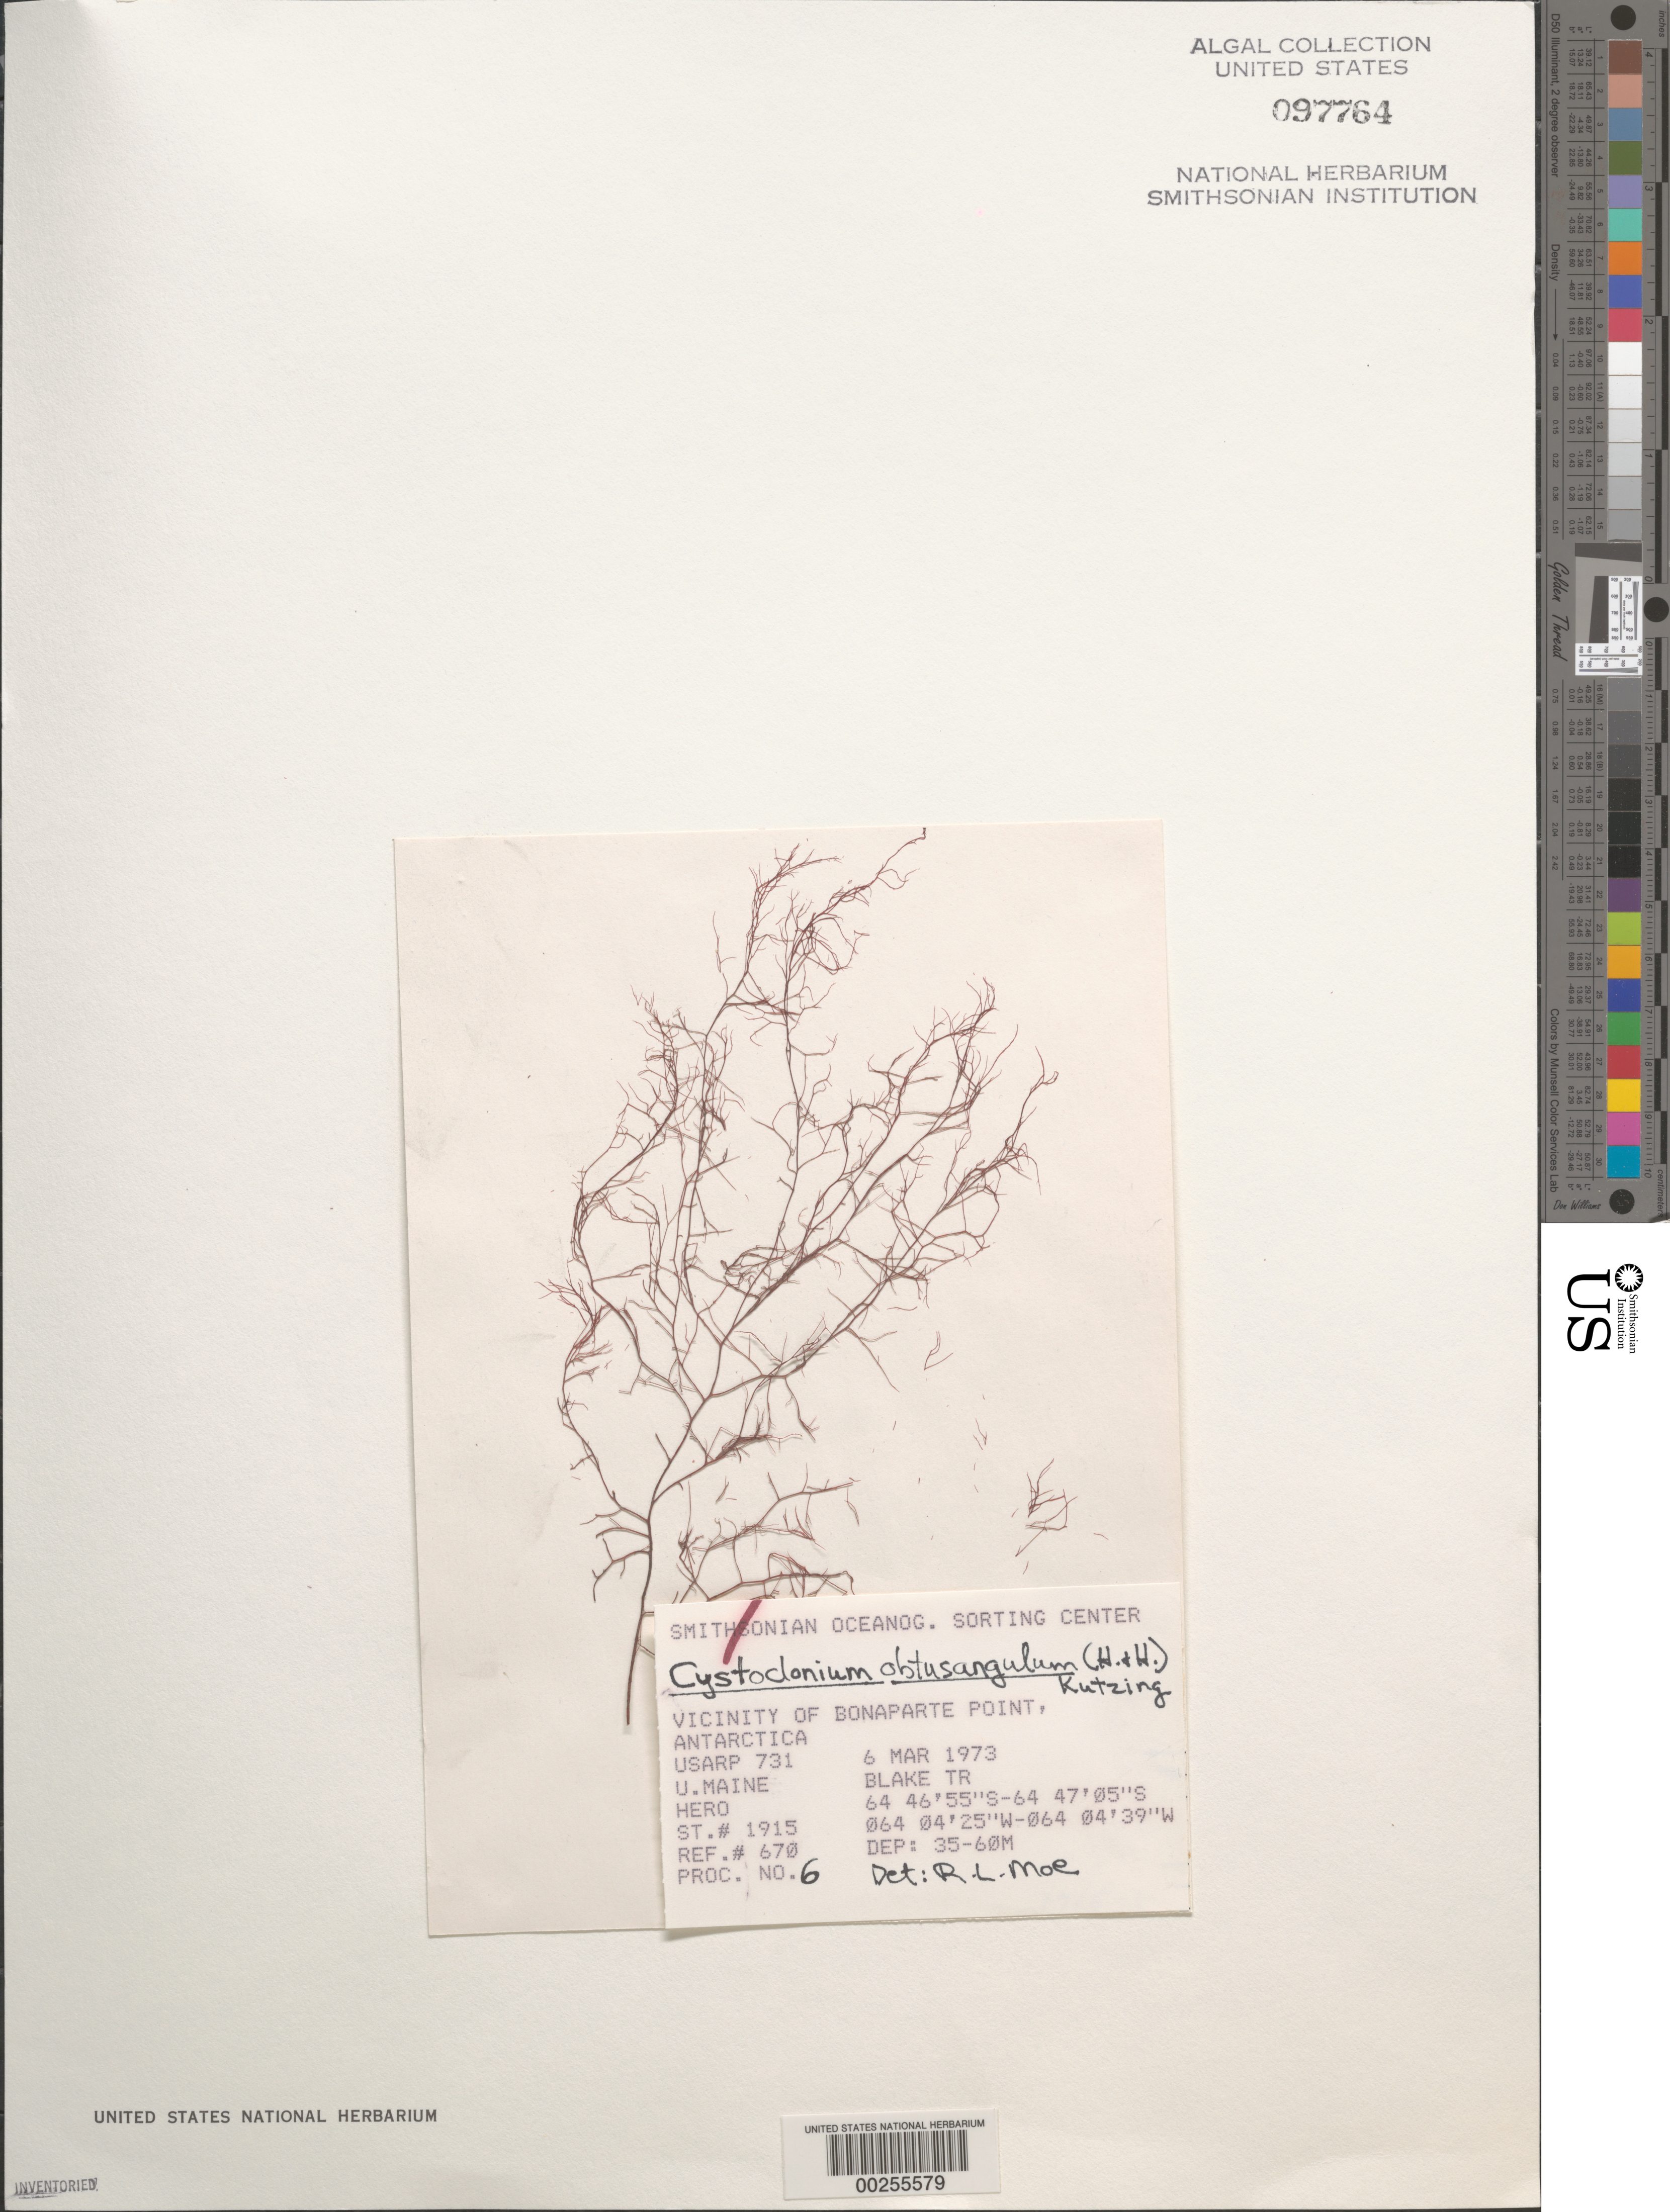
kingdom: Plantae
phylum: Rhodophyta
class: Florideophyceae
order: Gigartinales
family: Cystocloniaceae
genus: Cystoclonium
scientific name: Cystoclonium obtusangulum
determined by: Moe, R. L.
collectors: University of Maine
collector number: Station 1915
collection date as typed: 06 Mar 1973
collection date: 1973-03-06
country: Antarctica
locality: Bonaparte Point area, Antarctic Peninsula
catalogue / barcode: US 97764